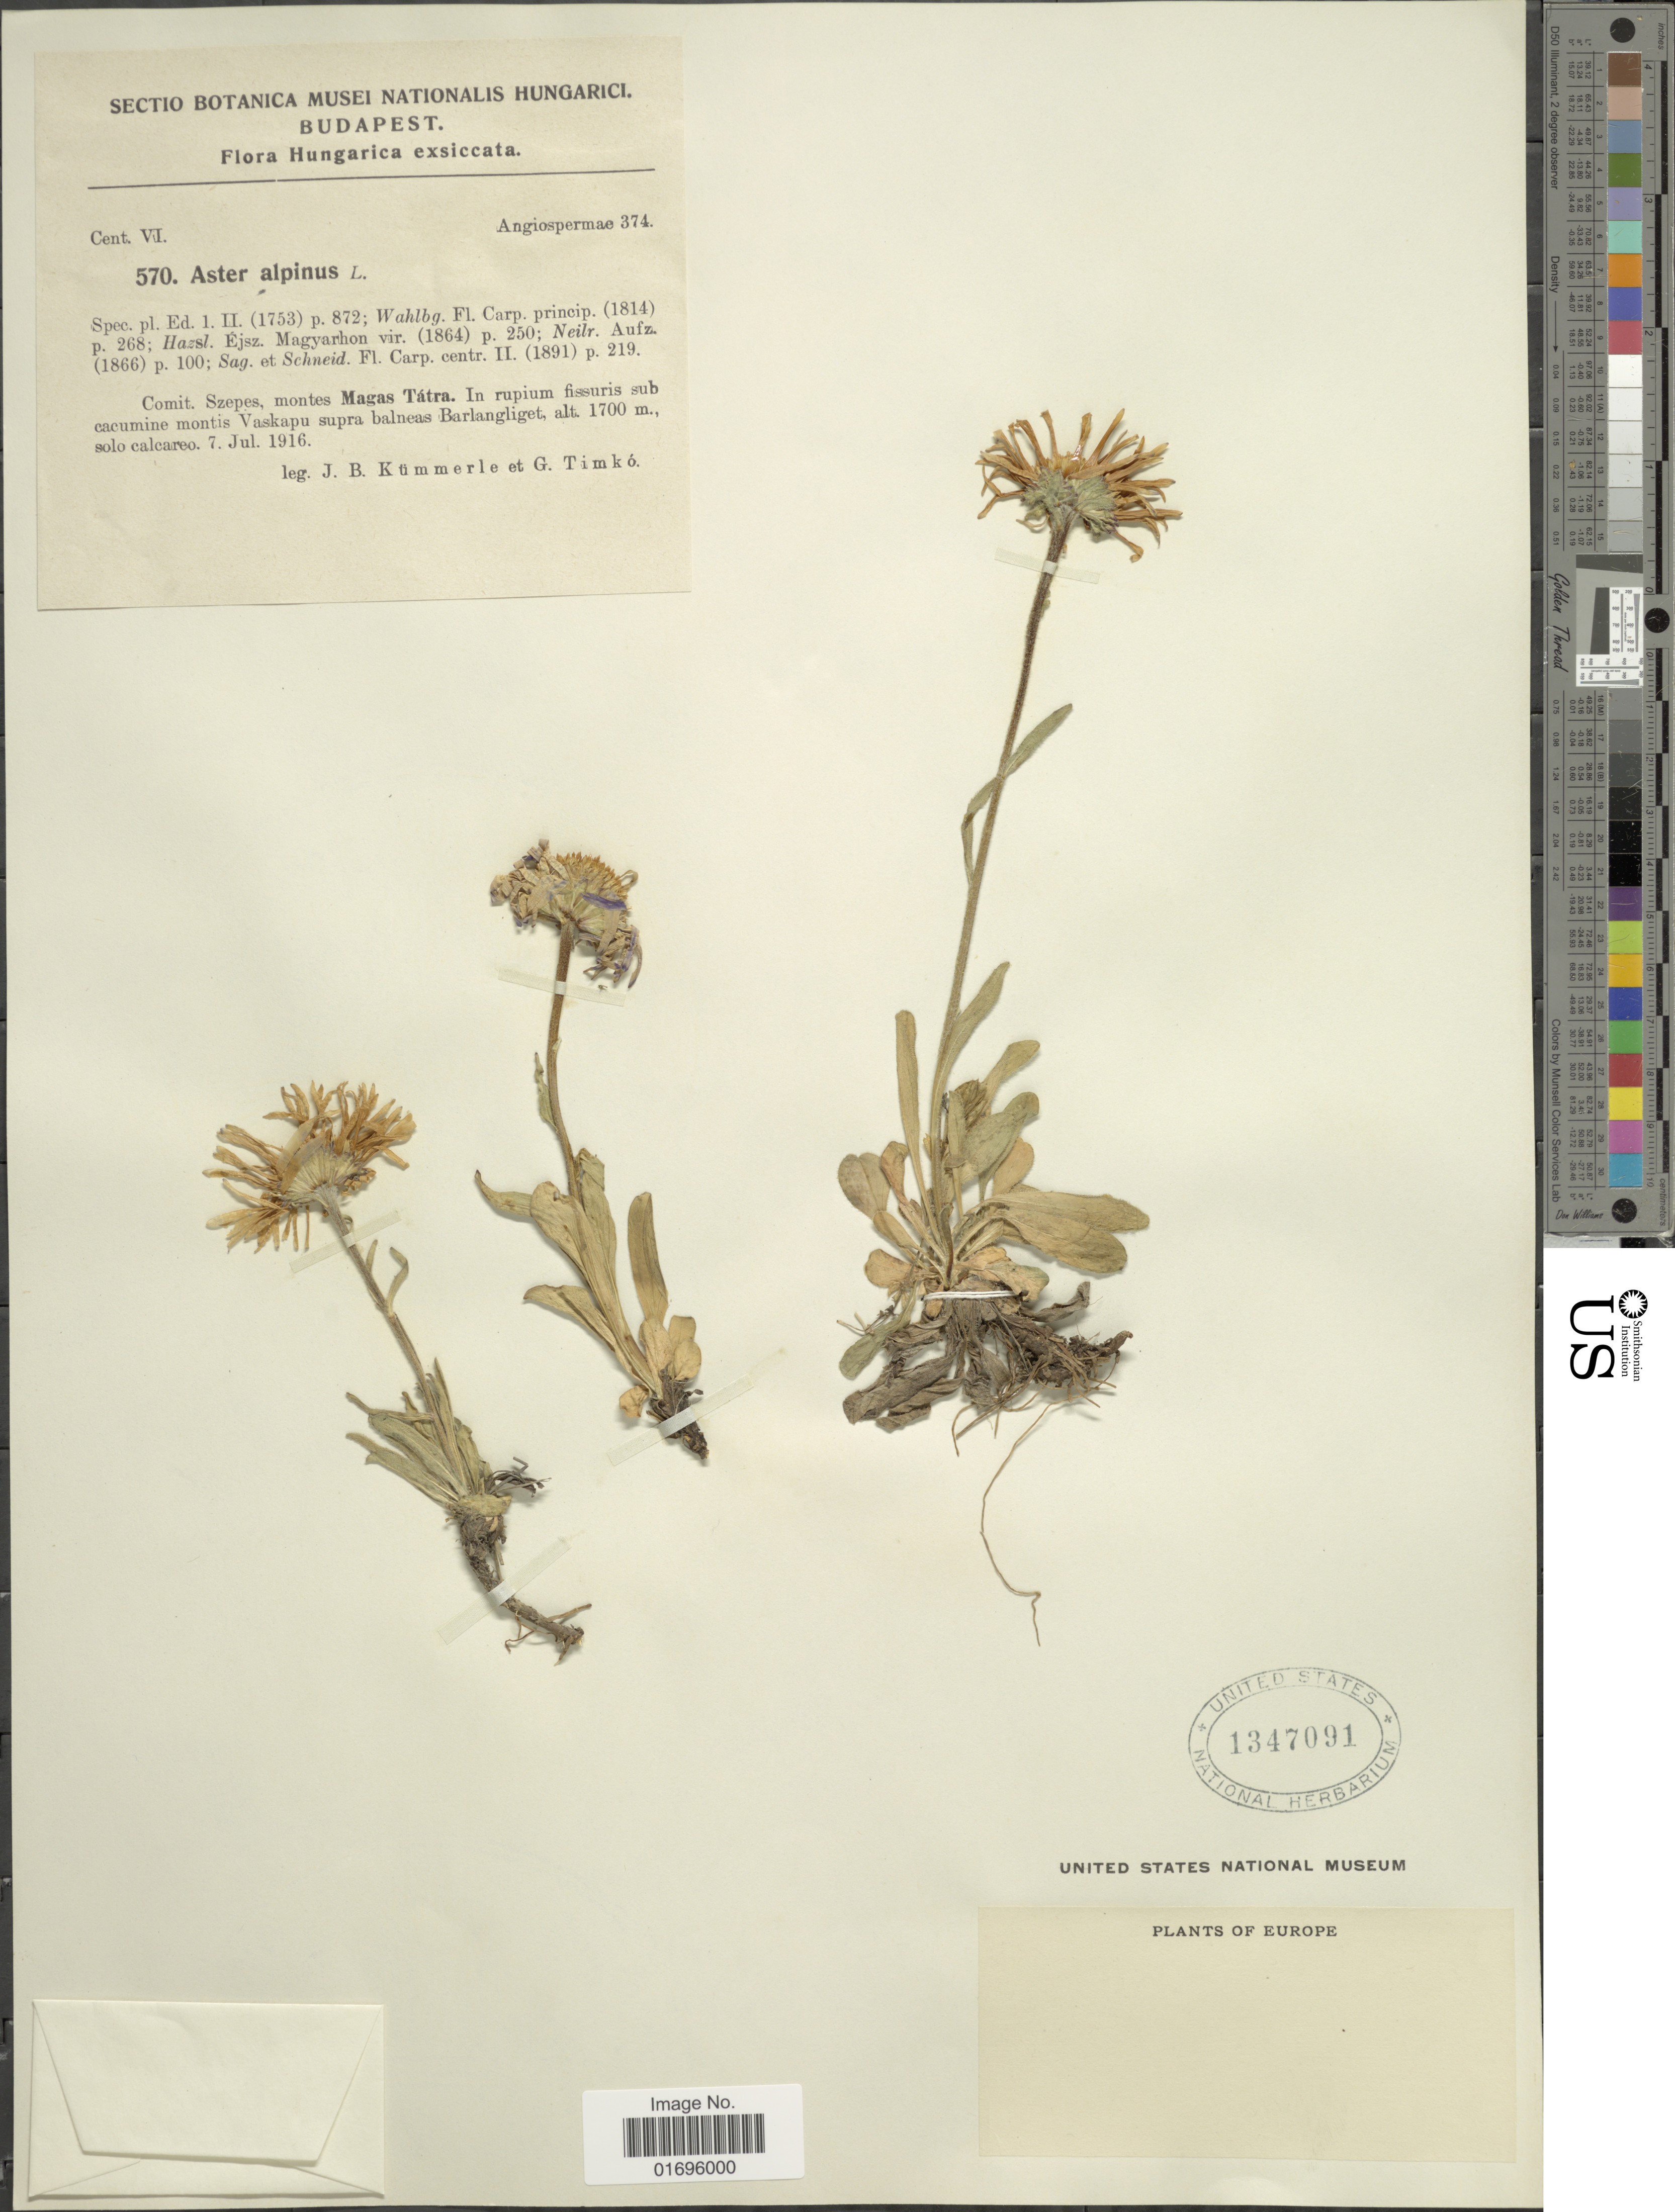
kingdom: Plantae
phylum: Tracheophyta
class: Magnoliopsida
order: Asterales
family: Asteraceae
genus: Aster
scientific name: Aster alpinus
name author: L.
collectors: J. Kummerle & G. Timko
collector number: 570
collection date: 1916-07-07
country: Hungary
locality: Comit. Szepes, montes Magas Tátra. In rupium fissuris sub cacumine montis Vaskapu supra balneas Barlangliget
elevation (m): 1700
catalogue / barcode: US 1347091